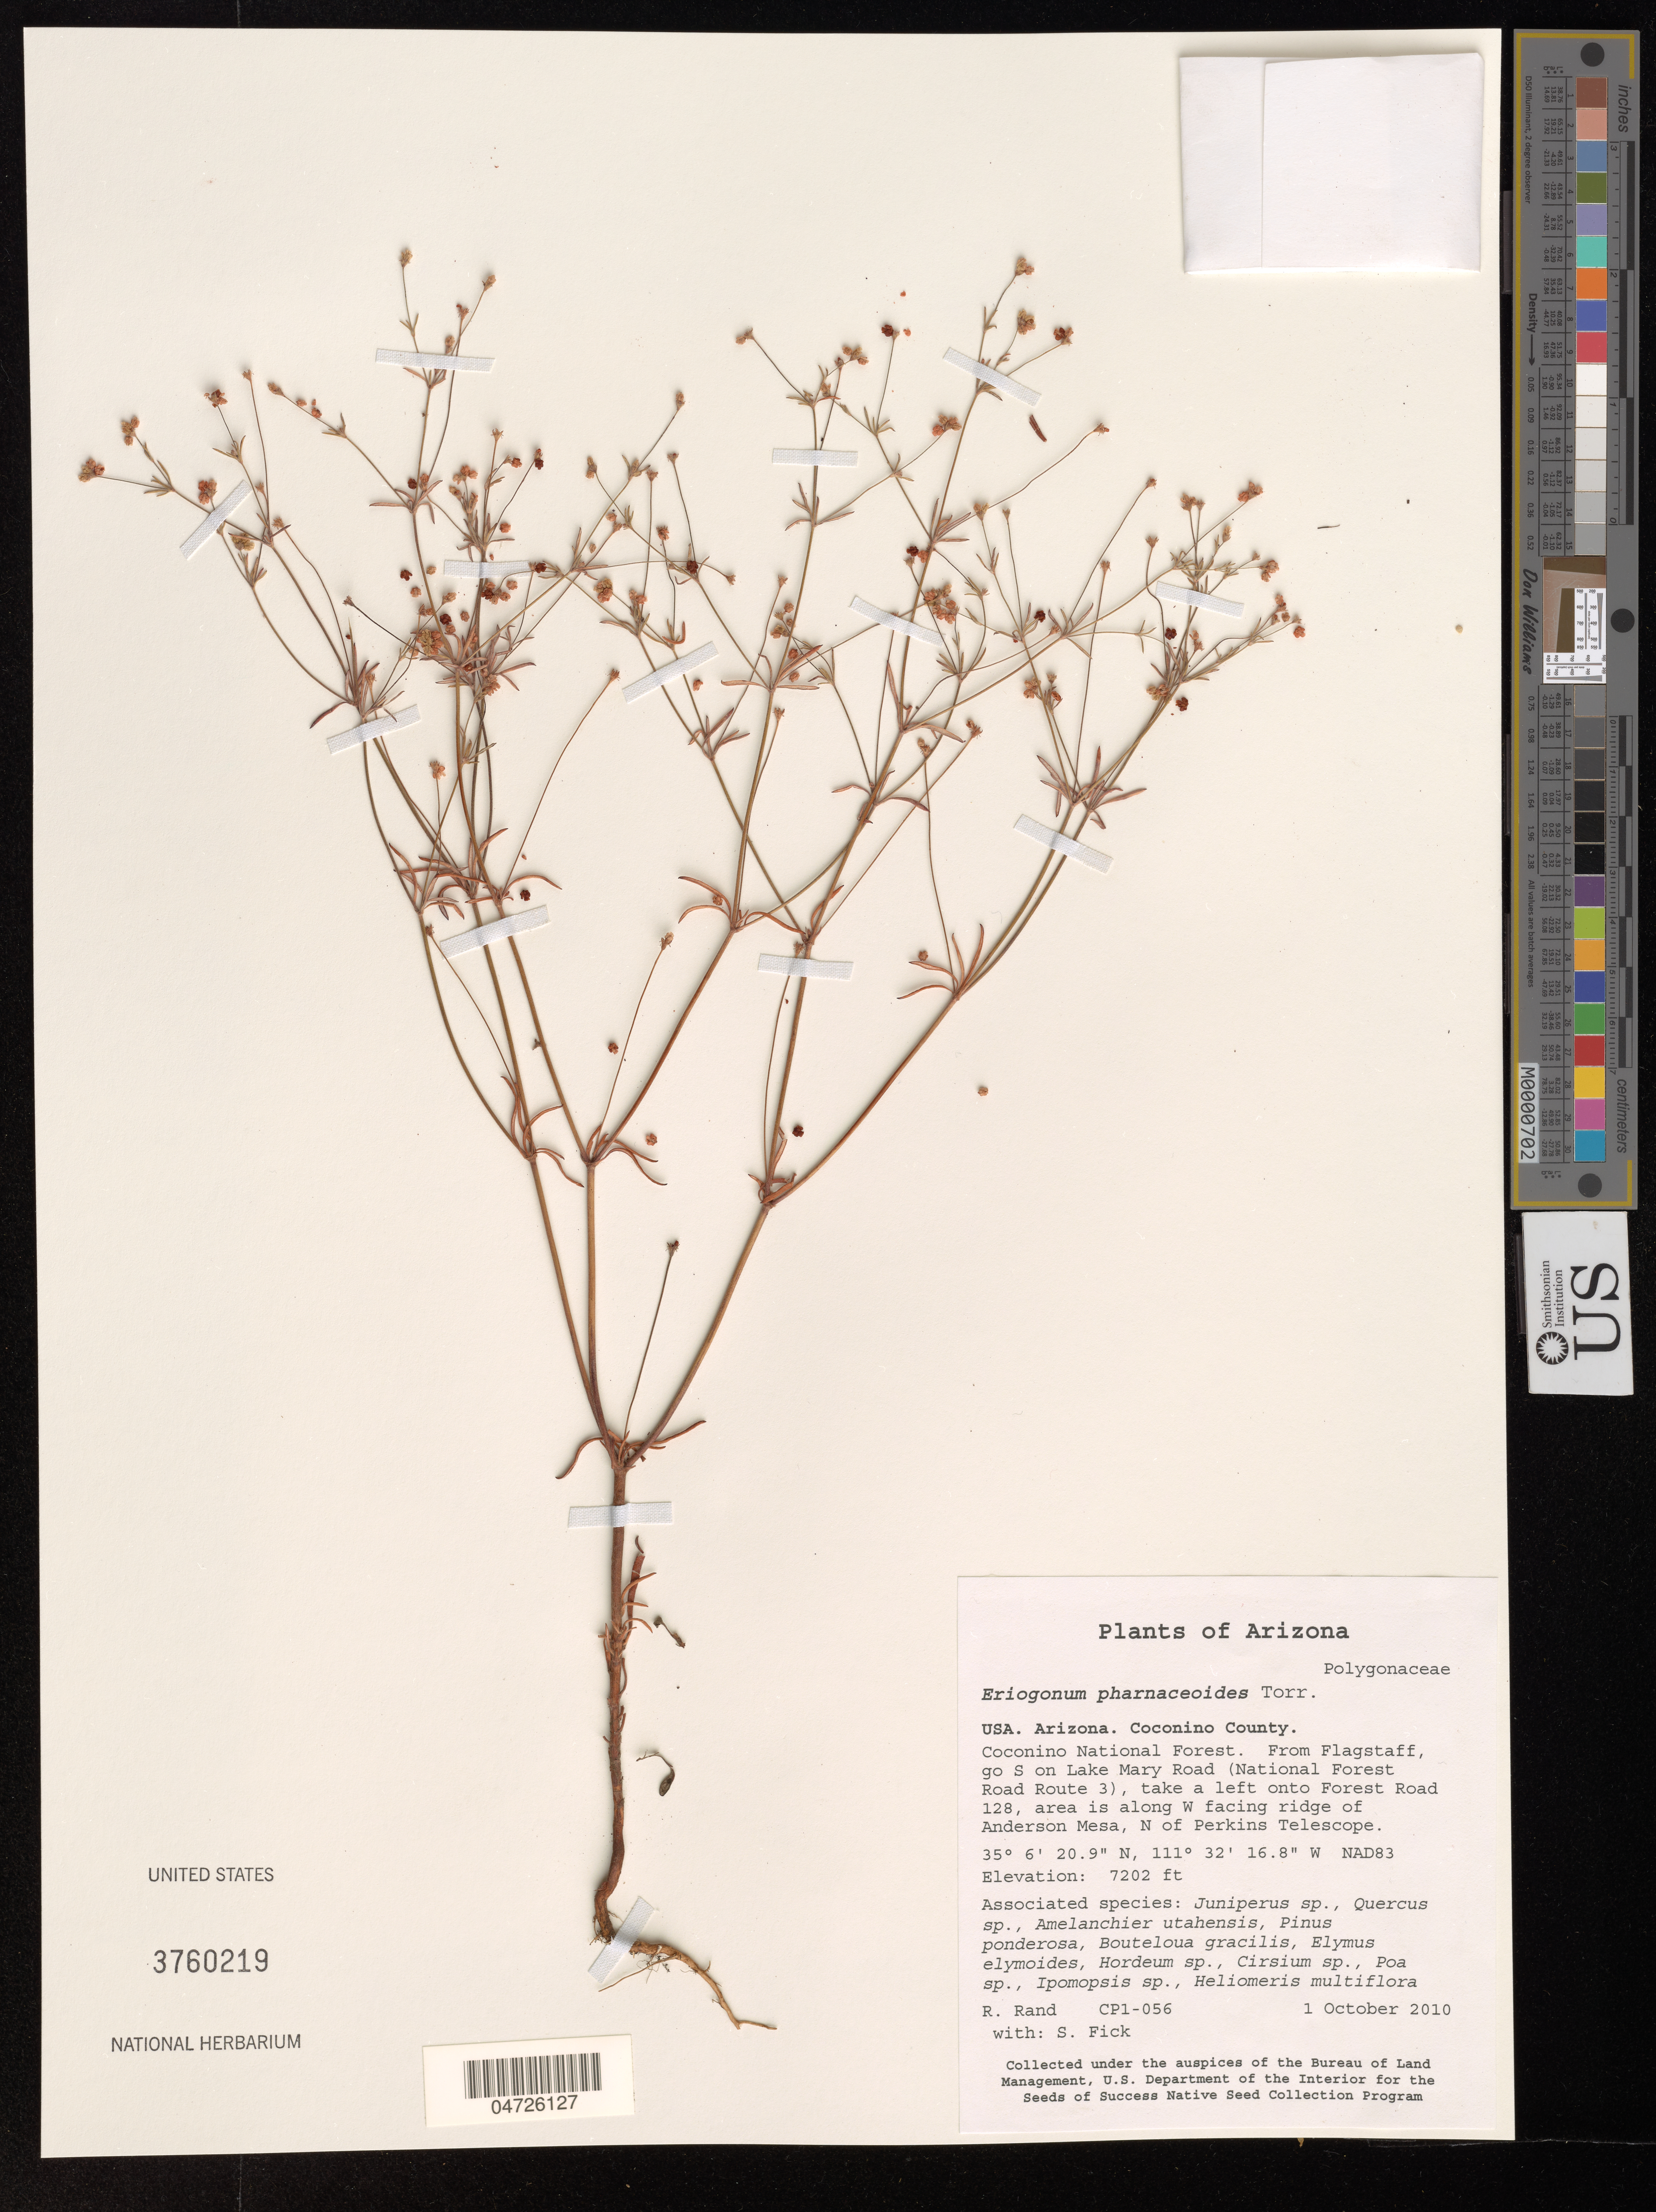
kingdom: Plantae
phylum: Tracheophyta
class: Magnoliopsida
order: Caryophyllales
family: Polygonaceae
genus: Eriogonum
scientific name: Eriogonum pharnaceoides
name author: Torr.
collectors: R. Rand & S. Fick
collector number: CP1-056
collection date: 2010-10-01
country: United States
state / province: Arizona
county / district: Coconino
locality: Coconino County. Coconino National Forest. From Flagstaff, go S on Lake Mary Road (National Forest Road Route 3), take a left onto Forest Road 128, area is along W facing ridge of Anderson Mesa, N of Perkins Telescope. NAD83.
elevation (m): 2195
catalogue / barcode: US 3760219